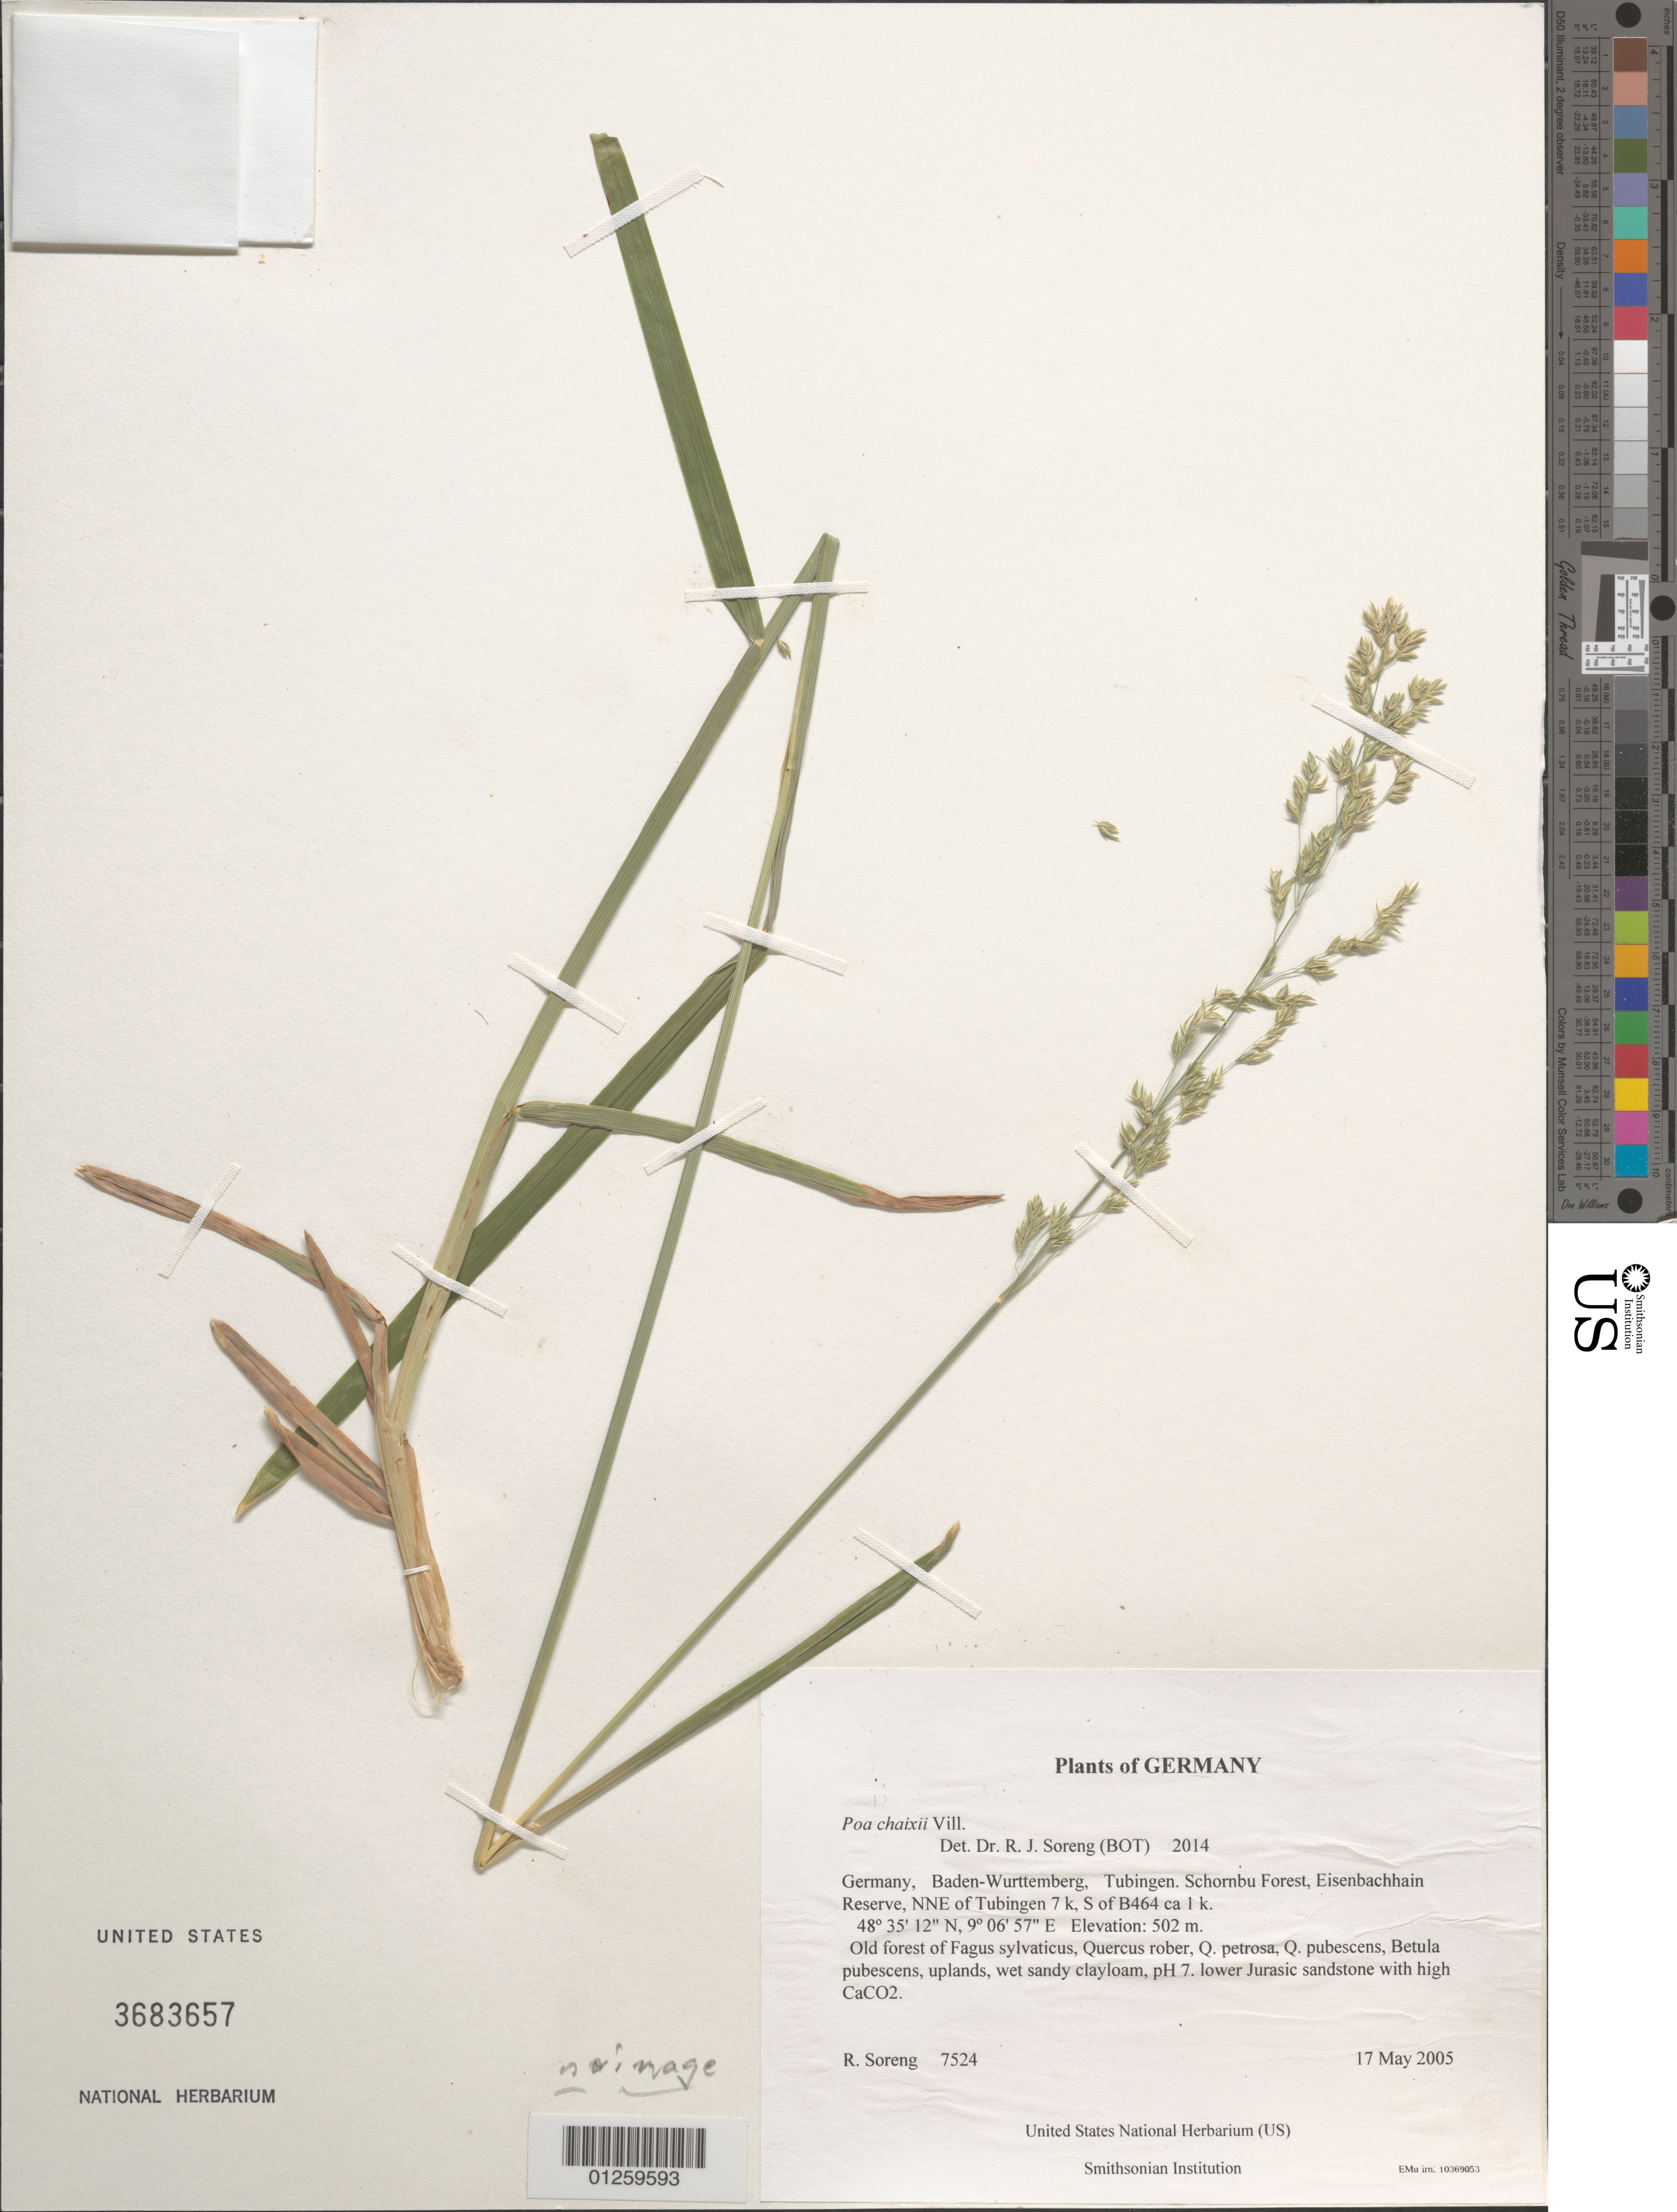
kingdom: Plantae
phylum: Tracheophyta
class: Liliopsida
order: Poales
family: Poaceae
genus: Poa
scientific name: Poa chaixii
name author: Vill.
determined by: Soreng, Robert J., Research Associate (BOT), Smithsonian Institution - National Museum of Natural History (UNITED STATES)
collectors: R. J. Soreng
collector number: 7524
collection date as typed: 17 May 2005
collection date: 2005-05-17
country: Germany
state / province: Baden-Wurttemberg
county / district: Tubingen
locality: Schornbu Forest, Eisenbachhain Reserve, NNE of Tubingen 7 k, S of B464 ca 1 k.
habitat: Old forest of Fagus sylvaticus, Quercus rober, Q. petrosa, Q. pubescens, Betula pubescens, uplands, wet sandy clayloam, pH 7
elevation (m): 502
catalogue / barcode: US 3683657